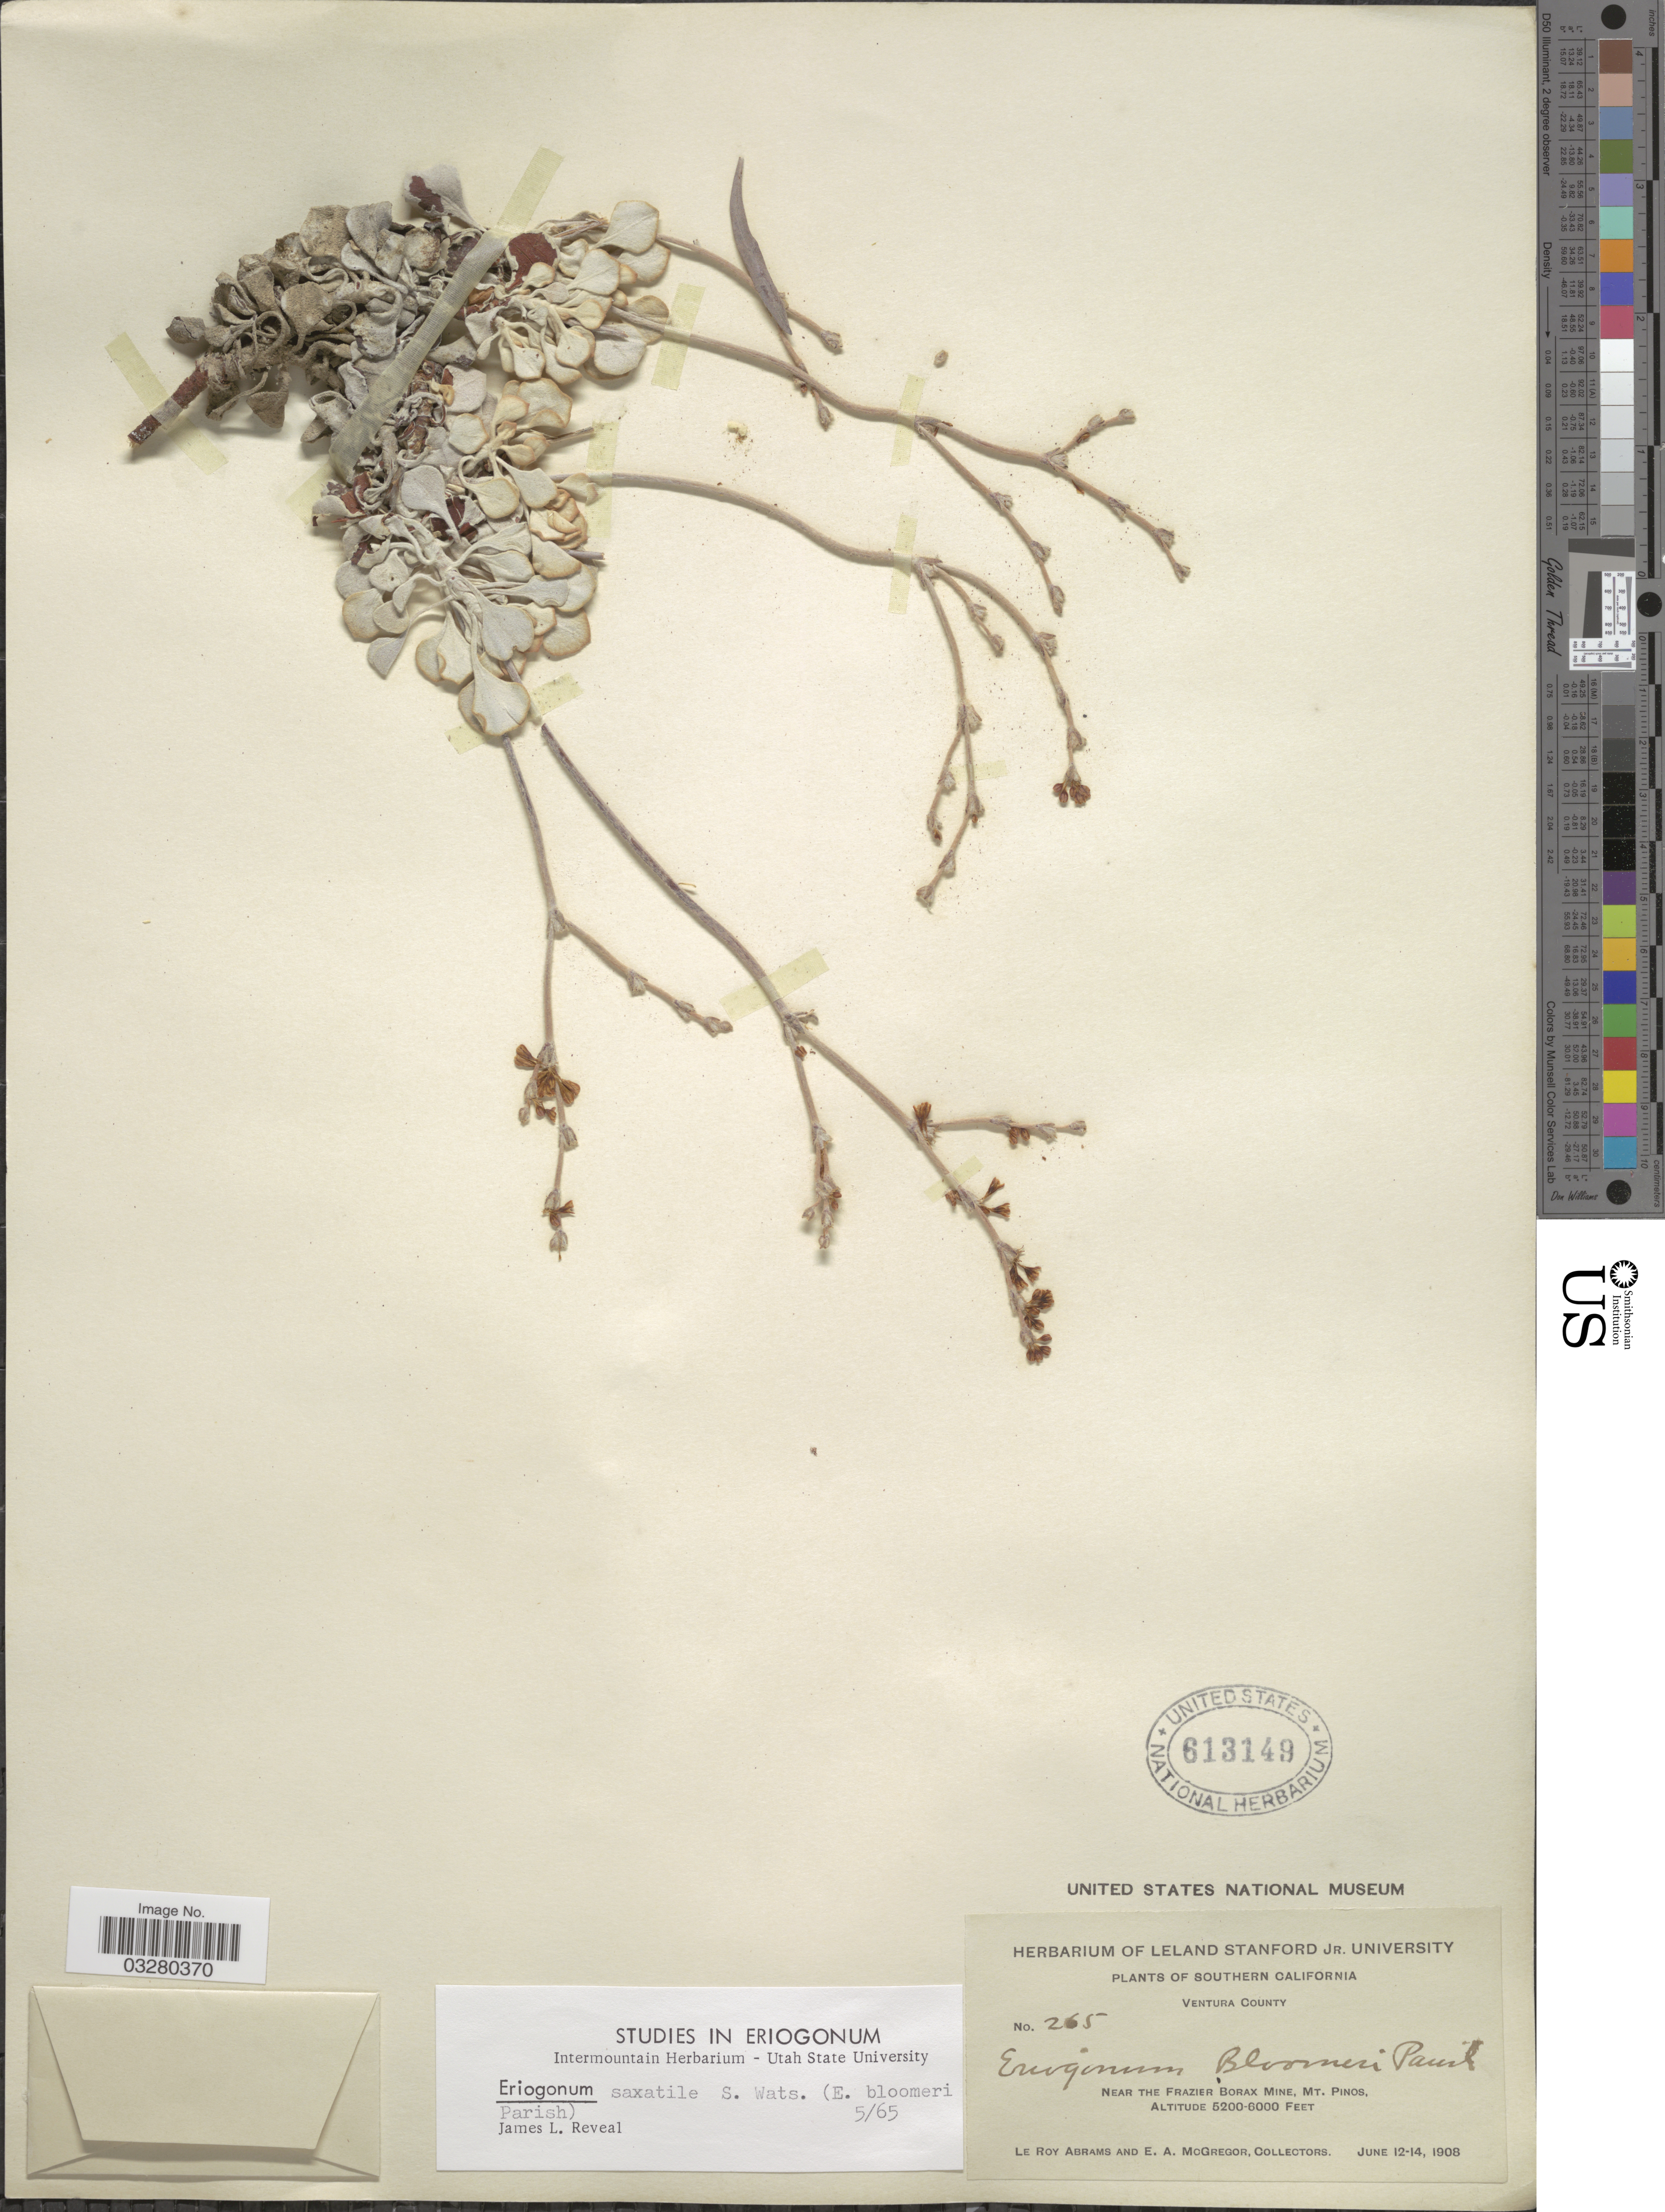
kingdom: Plantae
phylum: Tracheophyta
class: Magnoliopsida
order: Caryophyllales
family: Polygonaceae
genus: Eriogonum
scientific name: Eriogonum saxatile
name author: S. Watson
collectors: L. Abrams & E. A. McGregor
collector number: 265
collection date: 1908-06-12/1908-06-14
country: United States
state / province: California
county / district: Ventura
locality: Southern California. Ventura County. Near the Frazier Borax Mine, Mt. Pinos.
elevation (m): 1585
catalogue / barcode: US 613149